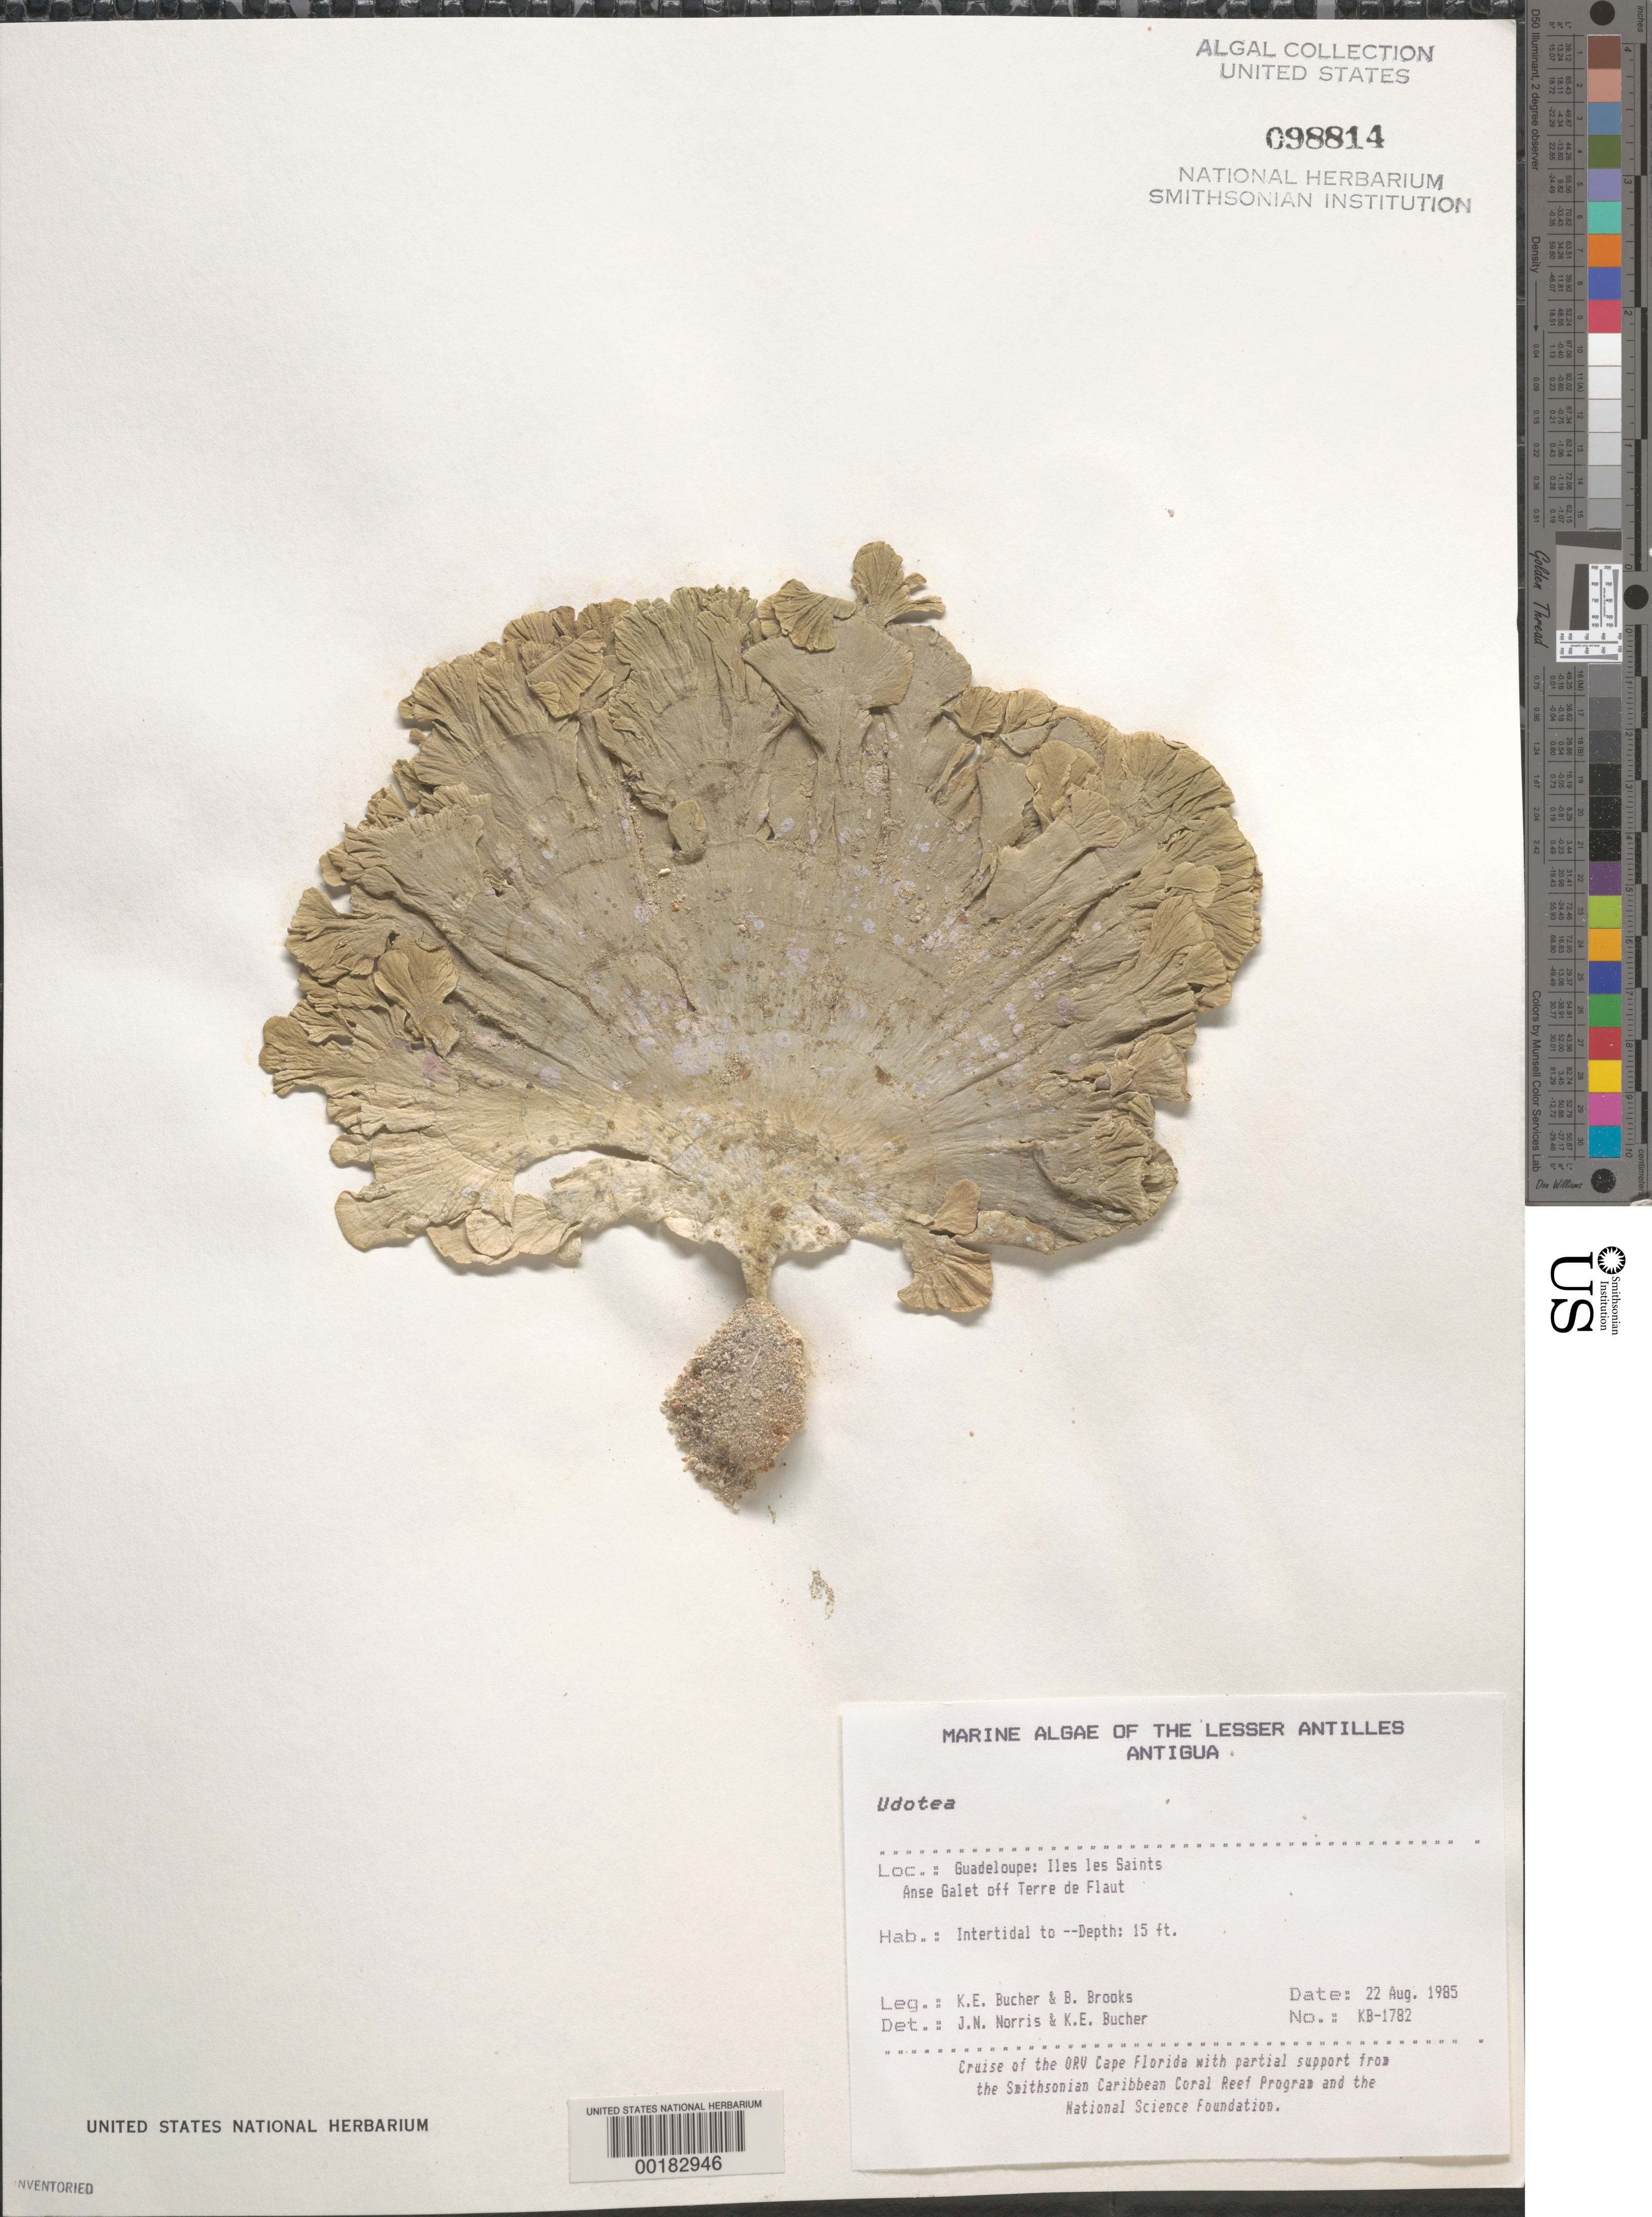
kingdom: Plantae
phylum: Chlorophyta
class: Ulvophyceae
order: Bryopsidales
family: Udoteaceae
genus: Udotea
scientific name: Udotea sp.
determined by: Norris, J. N.; Bucher, K. E.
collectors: K. E. Bucher & B. Brooks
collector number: Kb-1782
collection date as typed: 22 Aug 1985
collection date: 1985-08-22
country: Guadeloupe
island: Iles des Saintes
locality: Anse Galet off Terre de Flaut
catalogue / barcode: US 98814